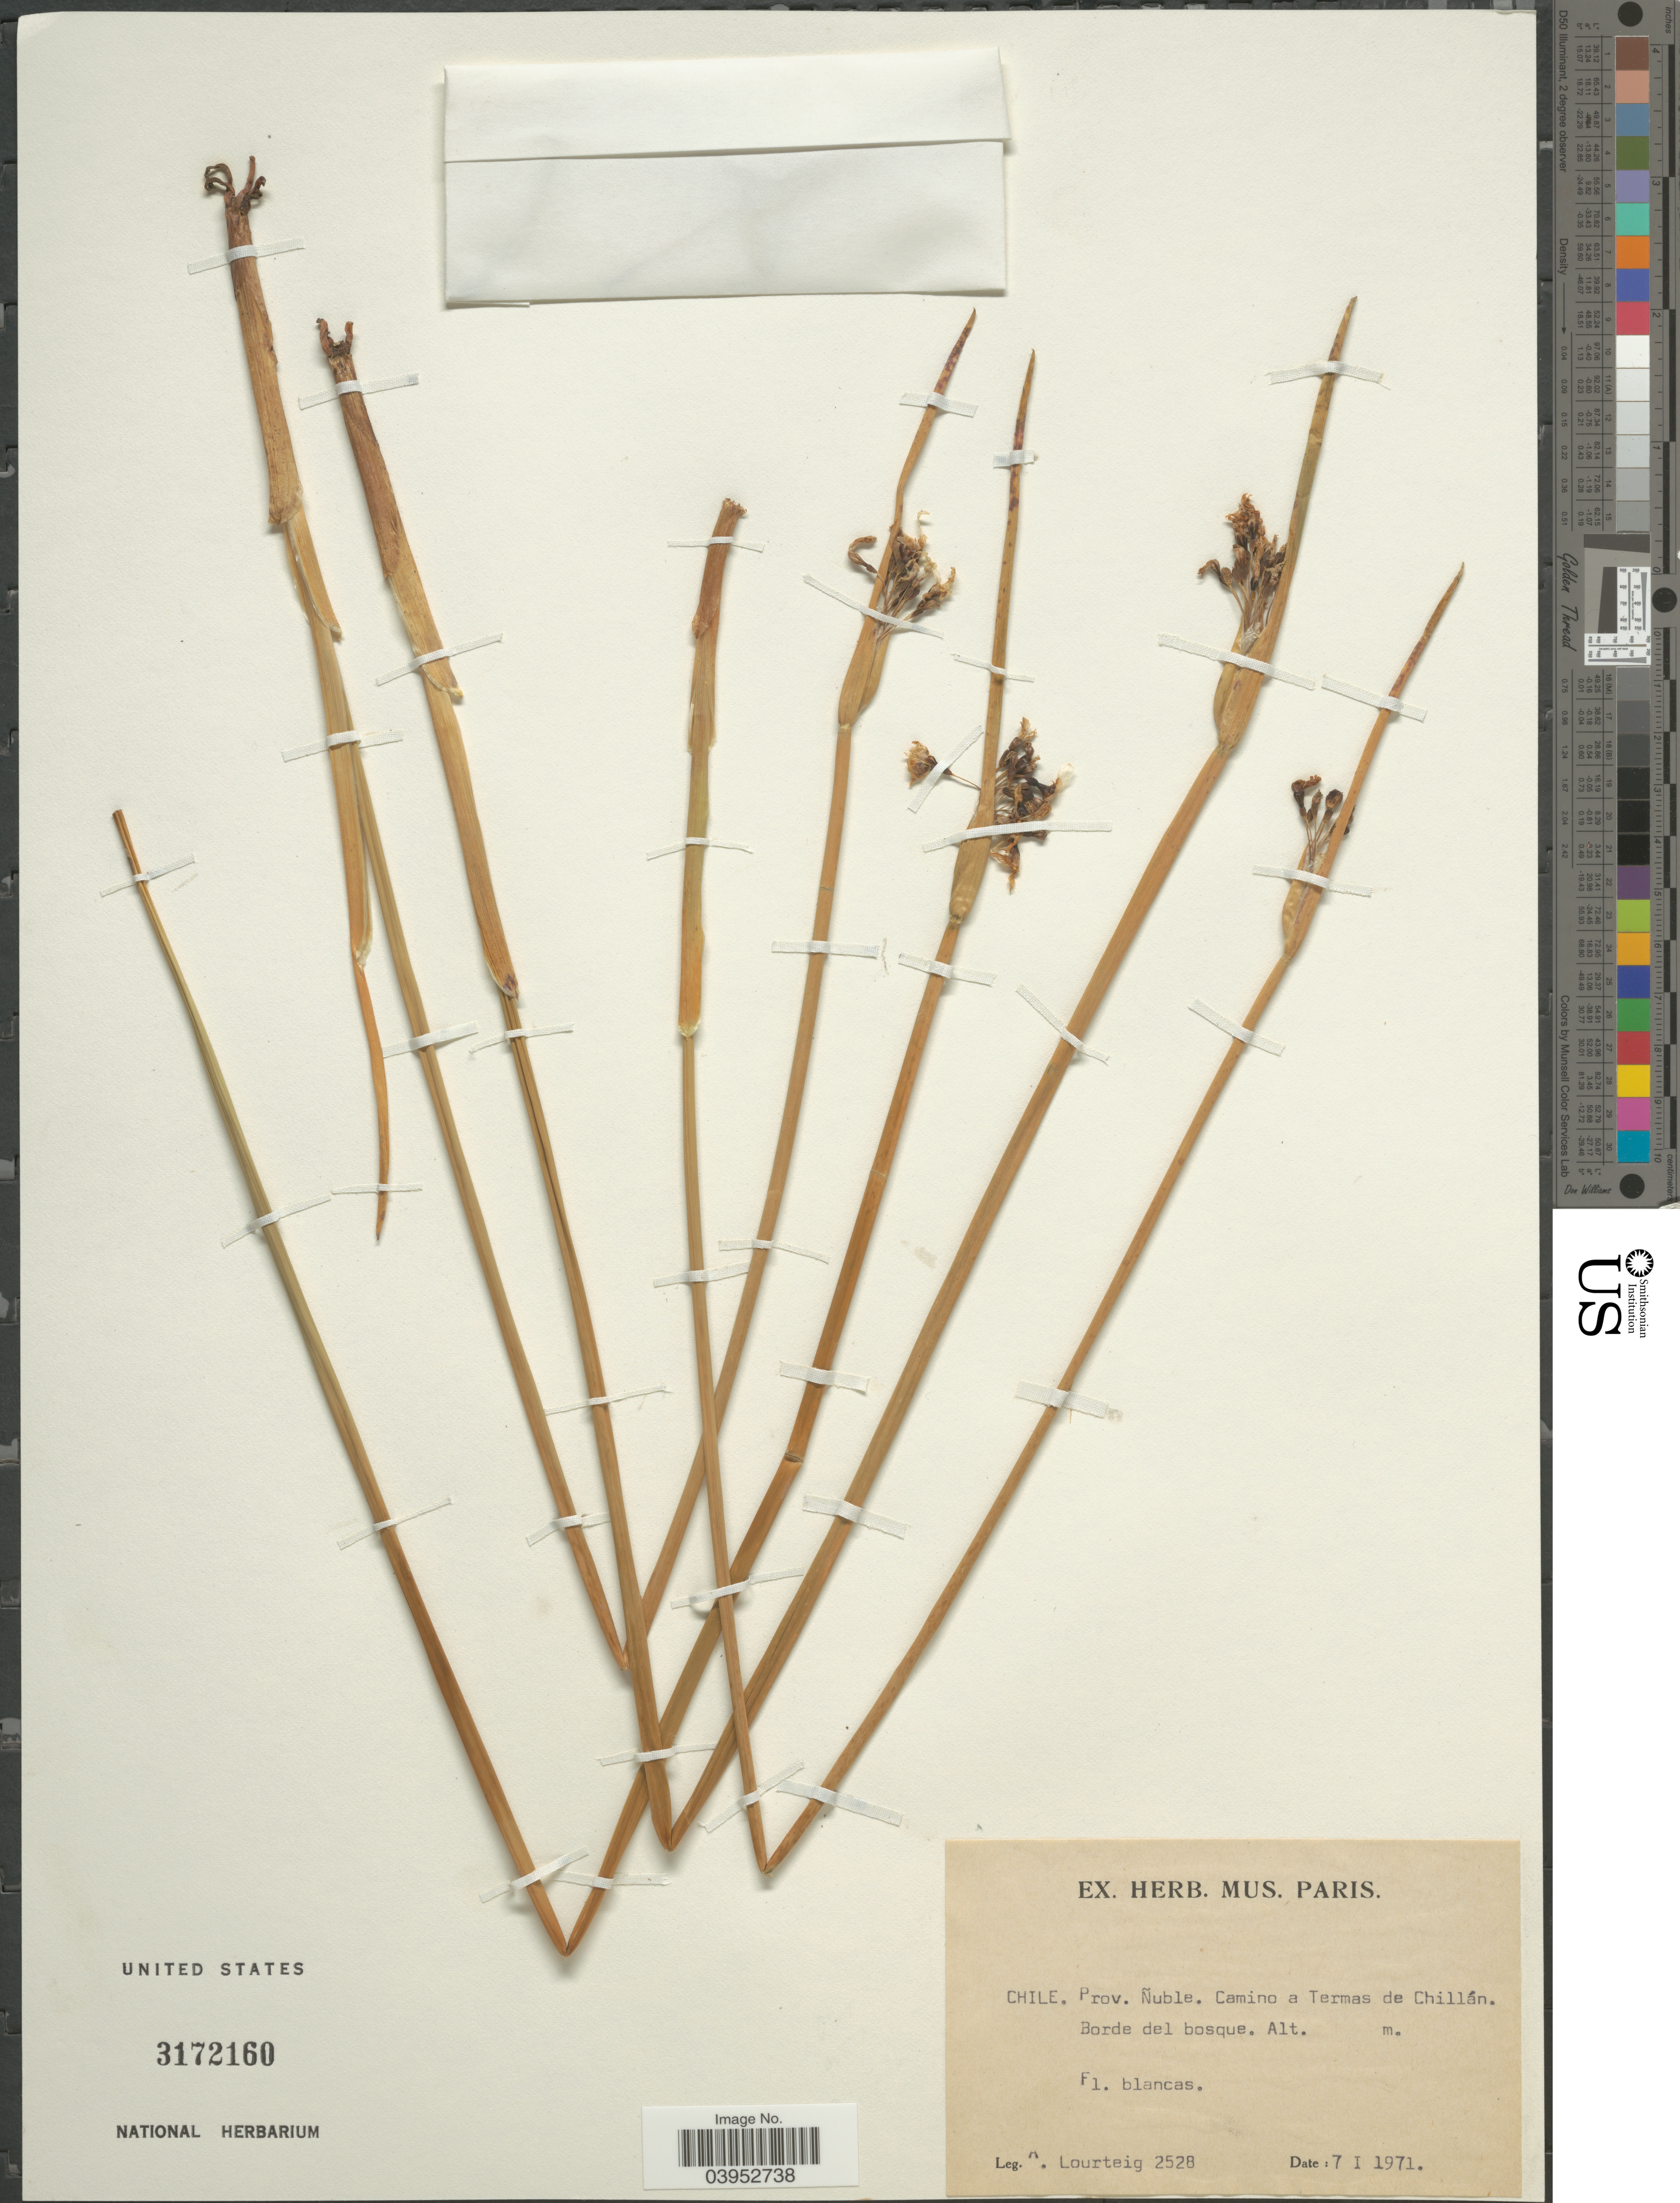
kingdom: Plantae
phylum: Tracheophyta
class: Liliopsida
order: Asparagales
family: Iridaceae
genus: Sisyrinchium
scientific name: Sisyrinchium sp.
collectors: A. Lourteig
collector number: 2528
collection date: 1971-01-07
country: Chile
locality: Prov. Ñuble. Camino a Termas de Chillán. Borde del bosque.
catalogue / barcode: US 3172160